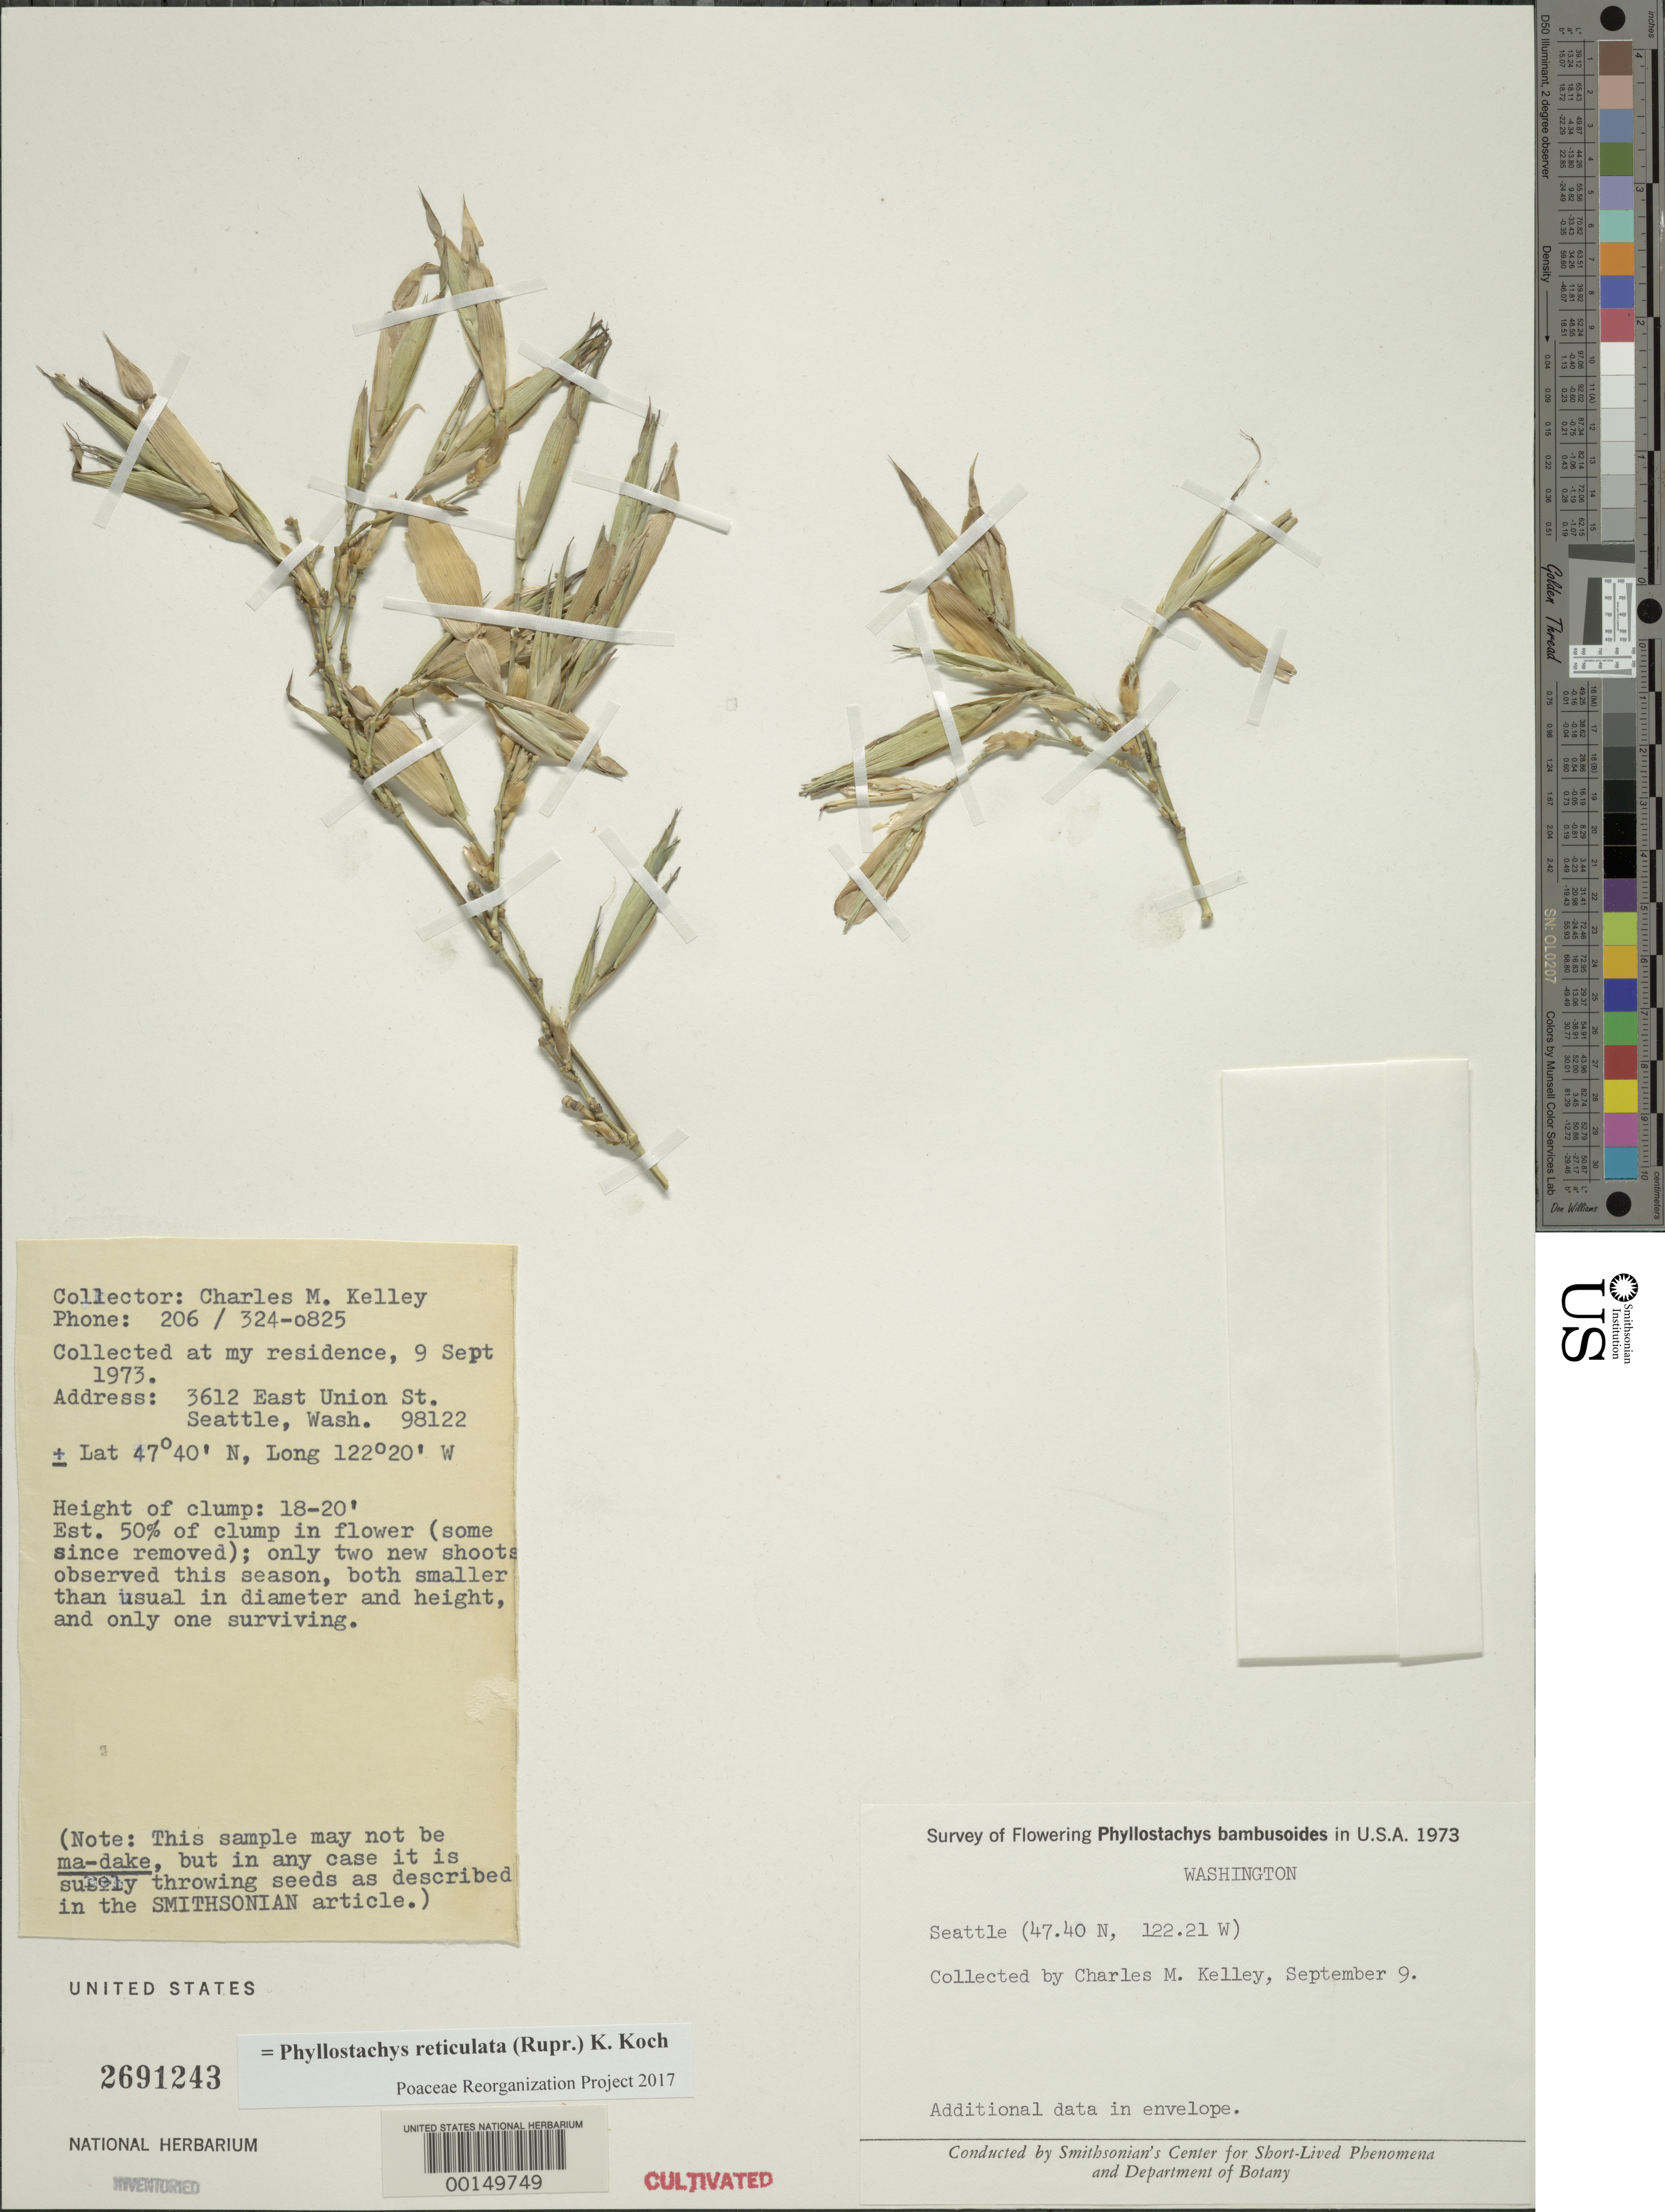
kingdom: Plantae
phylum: Tracheophyta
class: Liliopsida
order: Poales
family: Poaceae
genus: Phyllostachys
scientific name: Phyllostachys reticulata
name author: (Rupr.) K. Koch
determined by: Poaceae Reorganization Project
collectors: C. Kelley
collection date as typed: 09 Sep 1973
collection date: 1973-09-09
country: United States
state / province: Washington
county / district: King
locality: Seattle, lat. 47.40n: long. 122.21w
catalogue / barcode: US 2691243